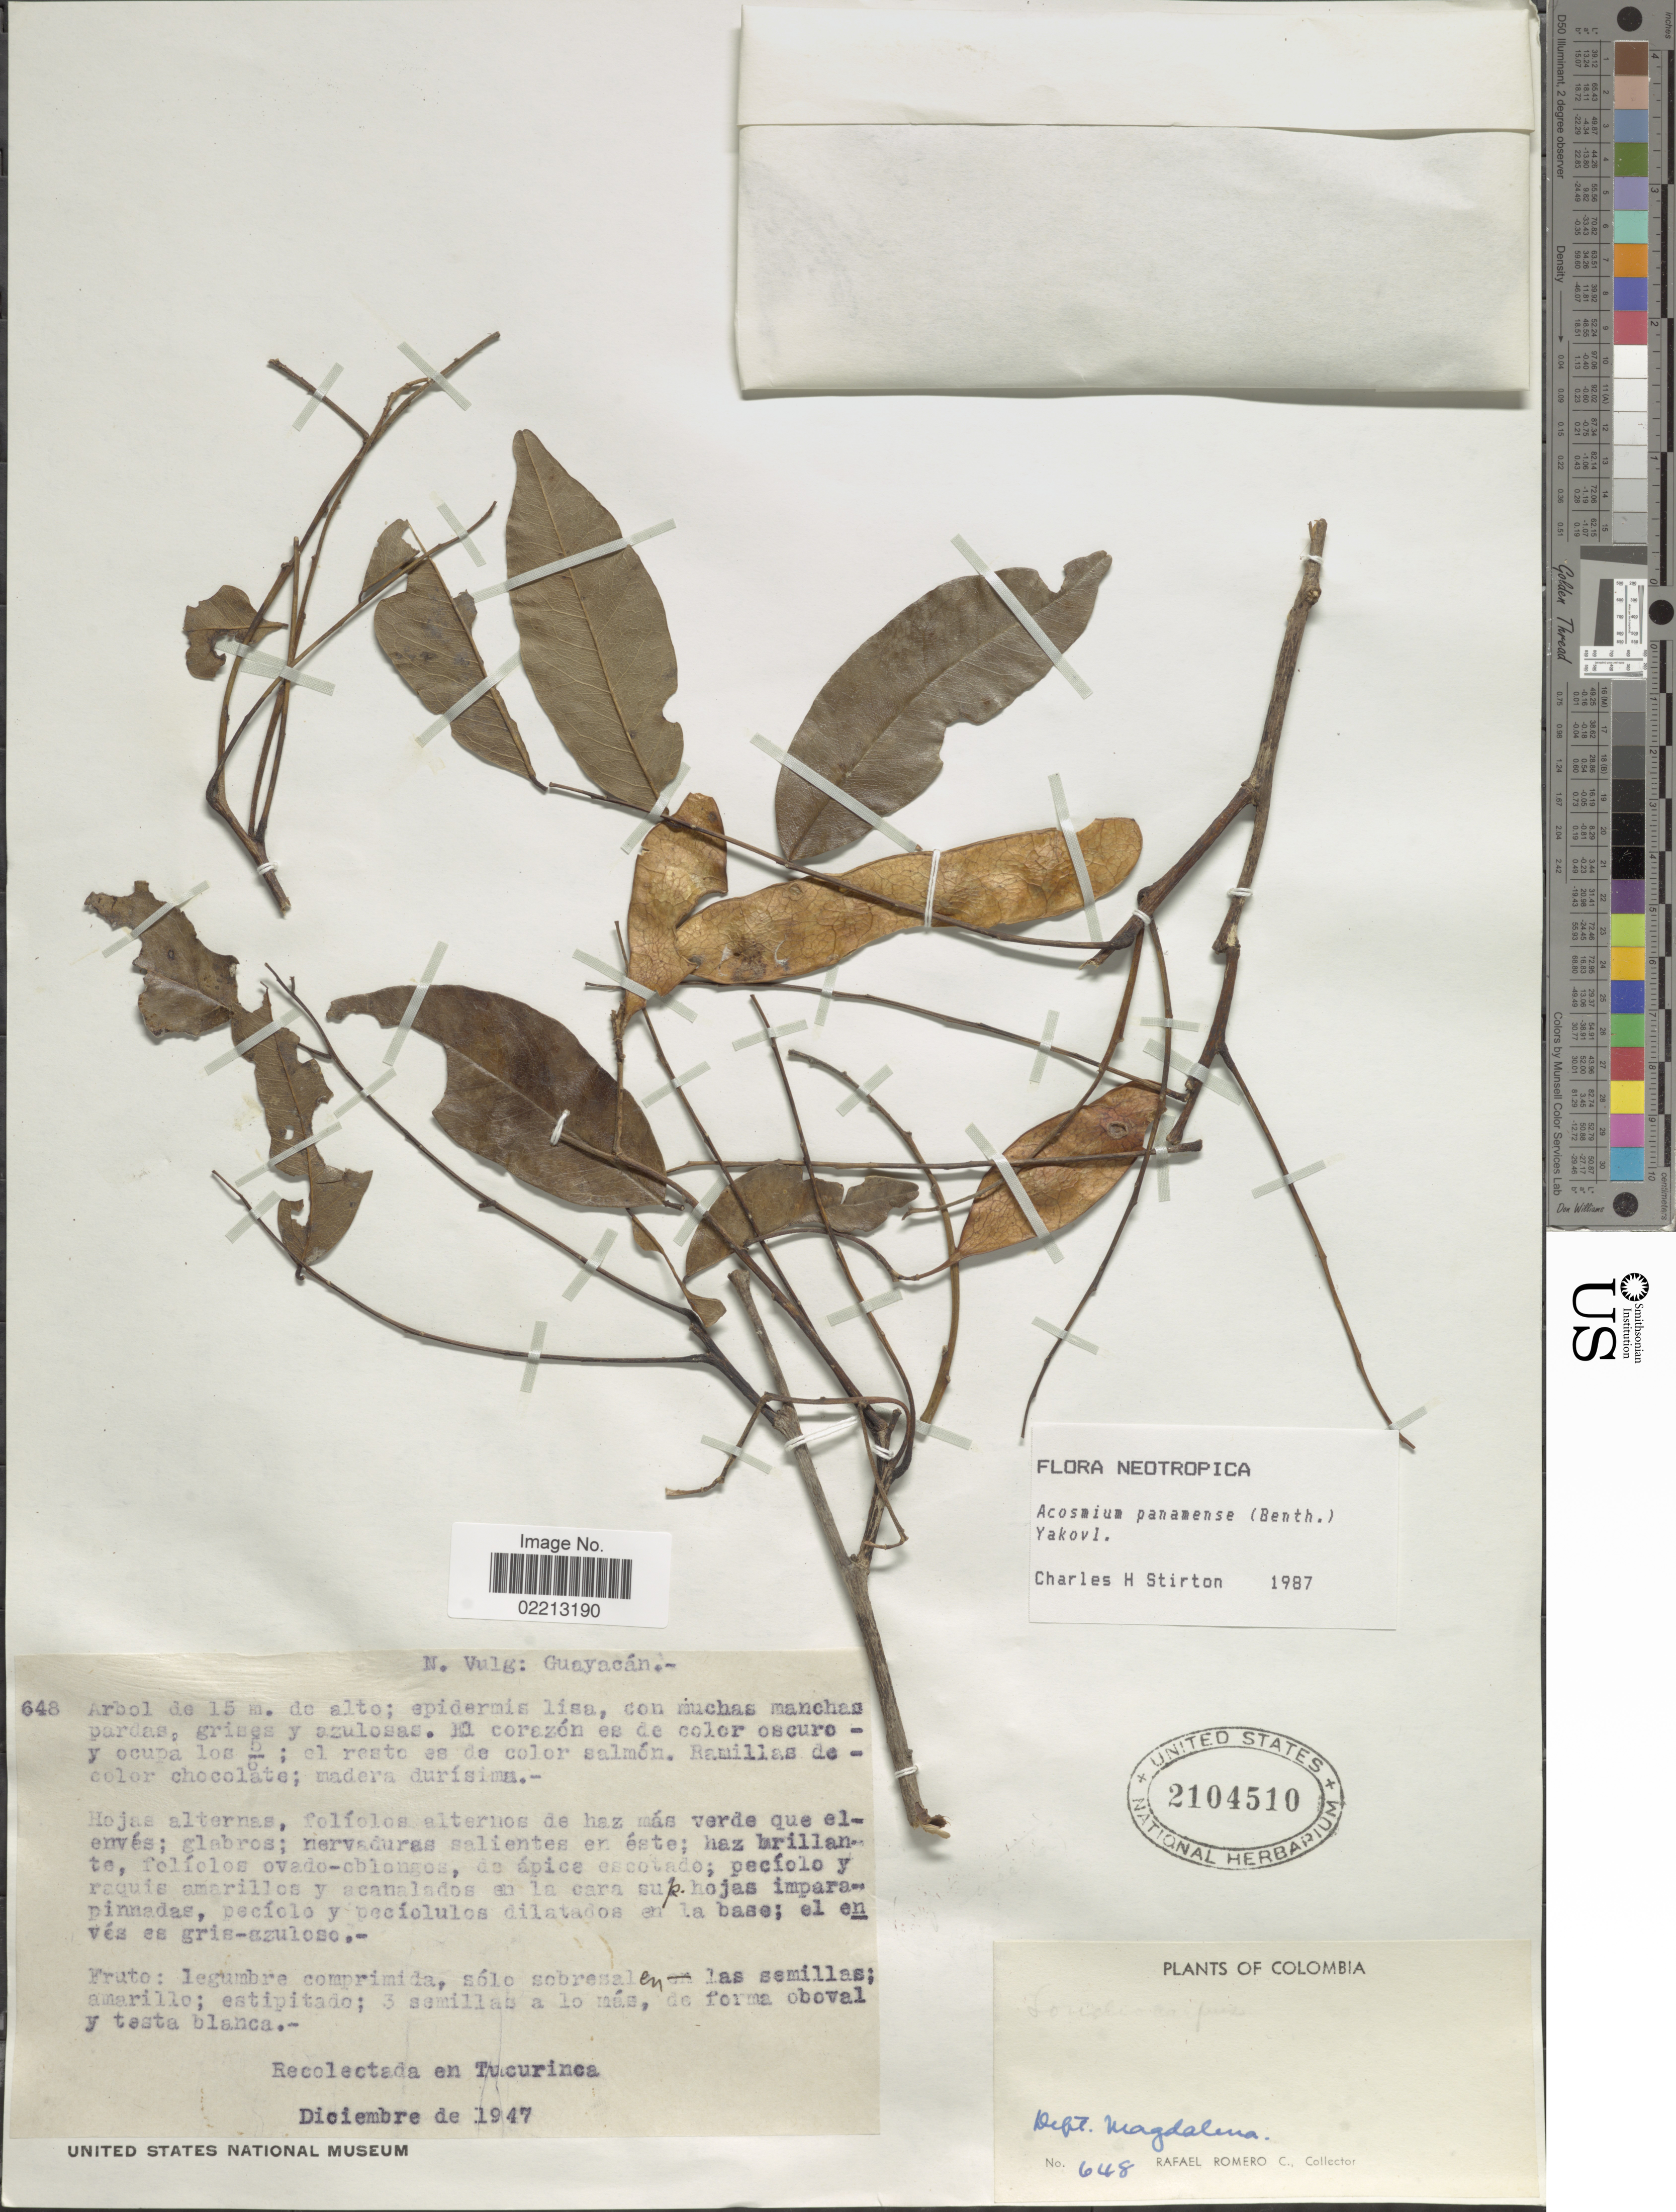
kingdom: Plantae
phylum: Tracheophyta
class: Magnoliopsida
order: Fabales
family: Fabaceae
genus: Acosmium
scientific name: Acosmium panamense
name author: (Benth.) Yakovlev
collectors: R. Romero Castañeda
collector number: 648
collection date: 1947-12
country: Colombia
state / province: Magdalena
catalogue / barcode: US 2104510